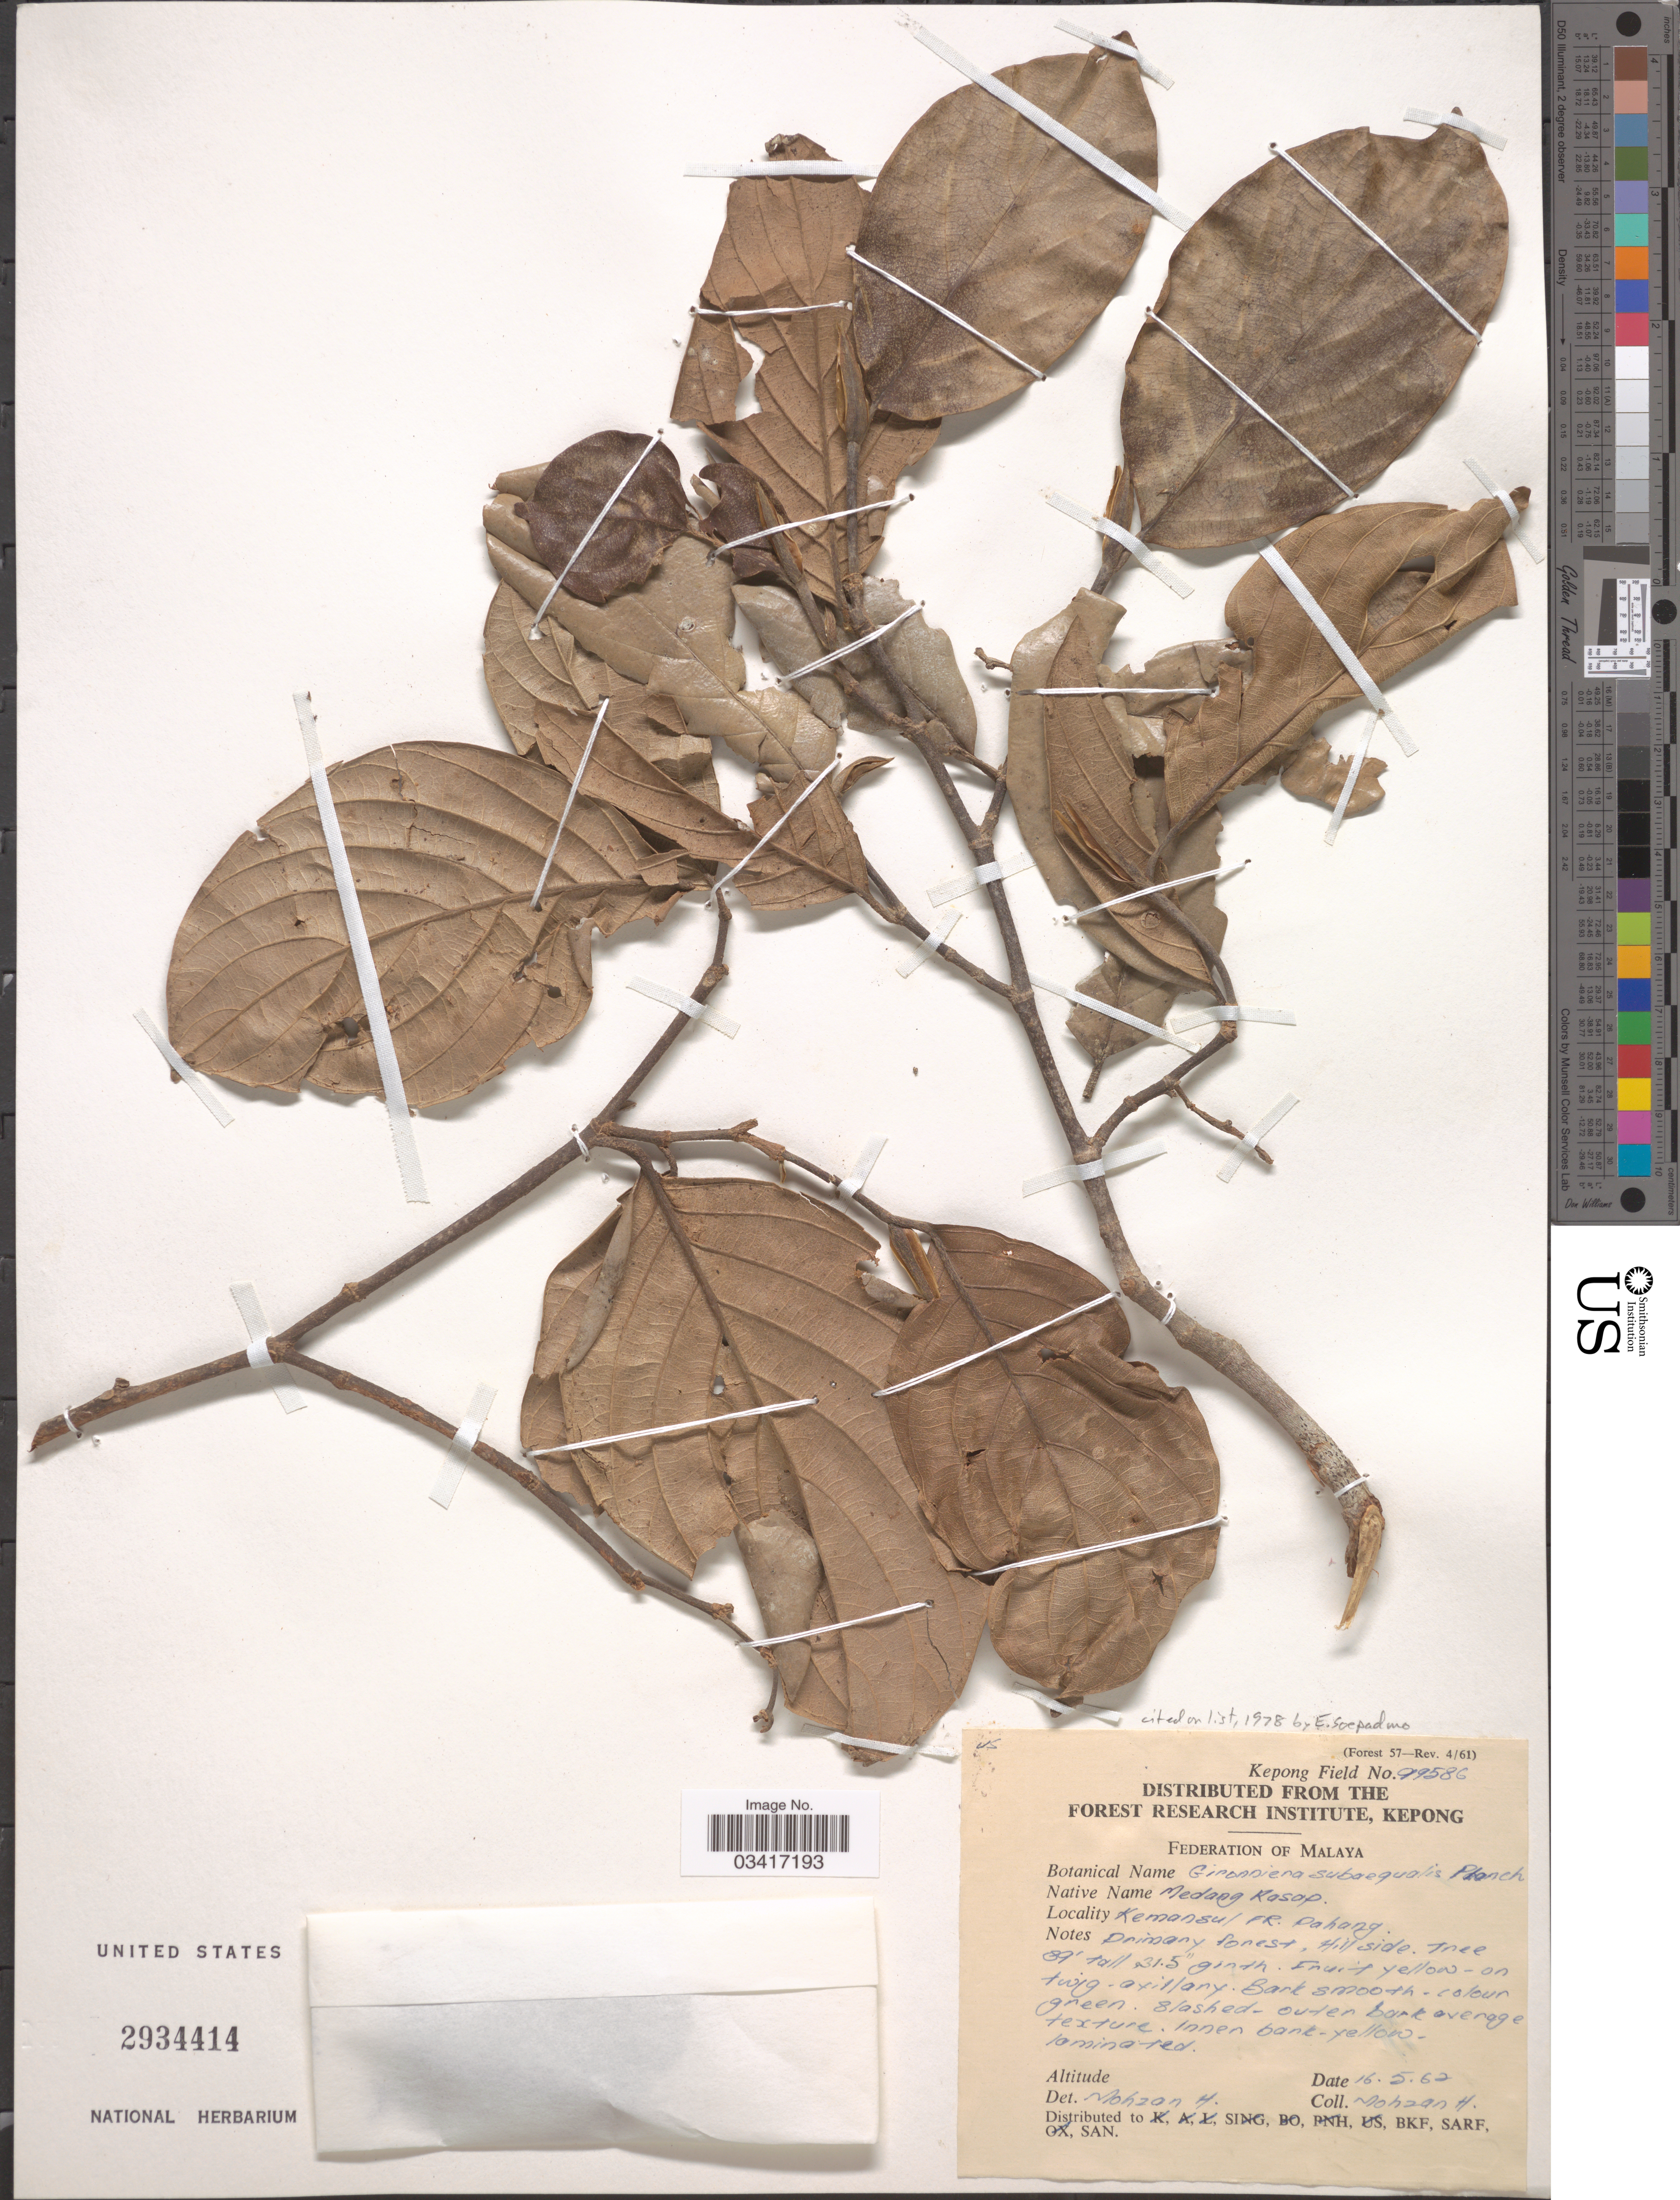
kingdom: Plantae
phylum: Tracheophyta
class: Magnoliopsida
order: Rosales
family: Cannabaceae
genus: Gironniera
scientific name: Gironniera subaequalis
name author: Planch.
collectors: Mohzan H.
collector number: Kepong Field 99586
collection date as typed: Transcribed d/m/y: 16/5/62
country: Malaysia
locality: Federation of Malaya. Kemansul FR. Pahang.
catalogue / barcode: US 2934414